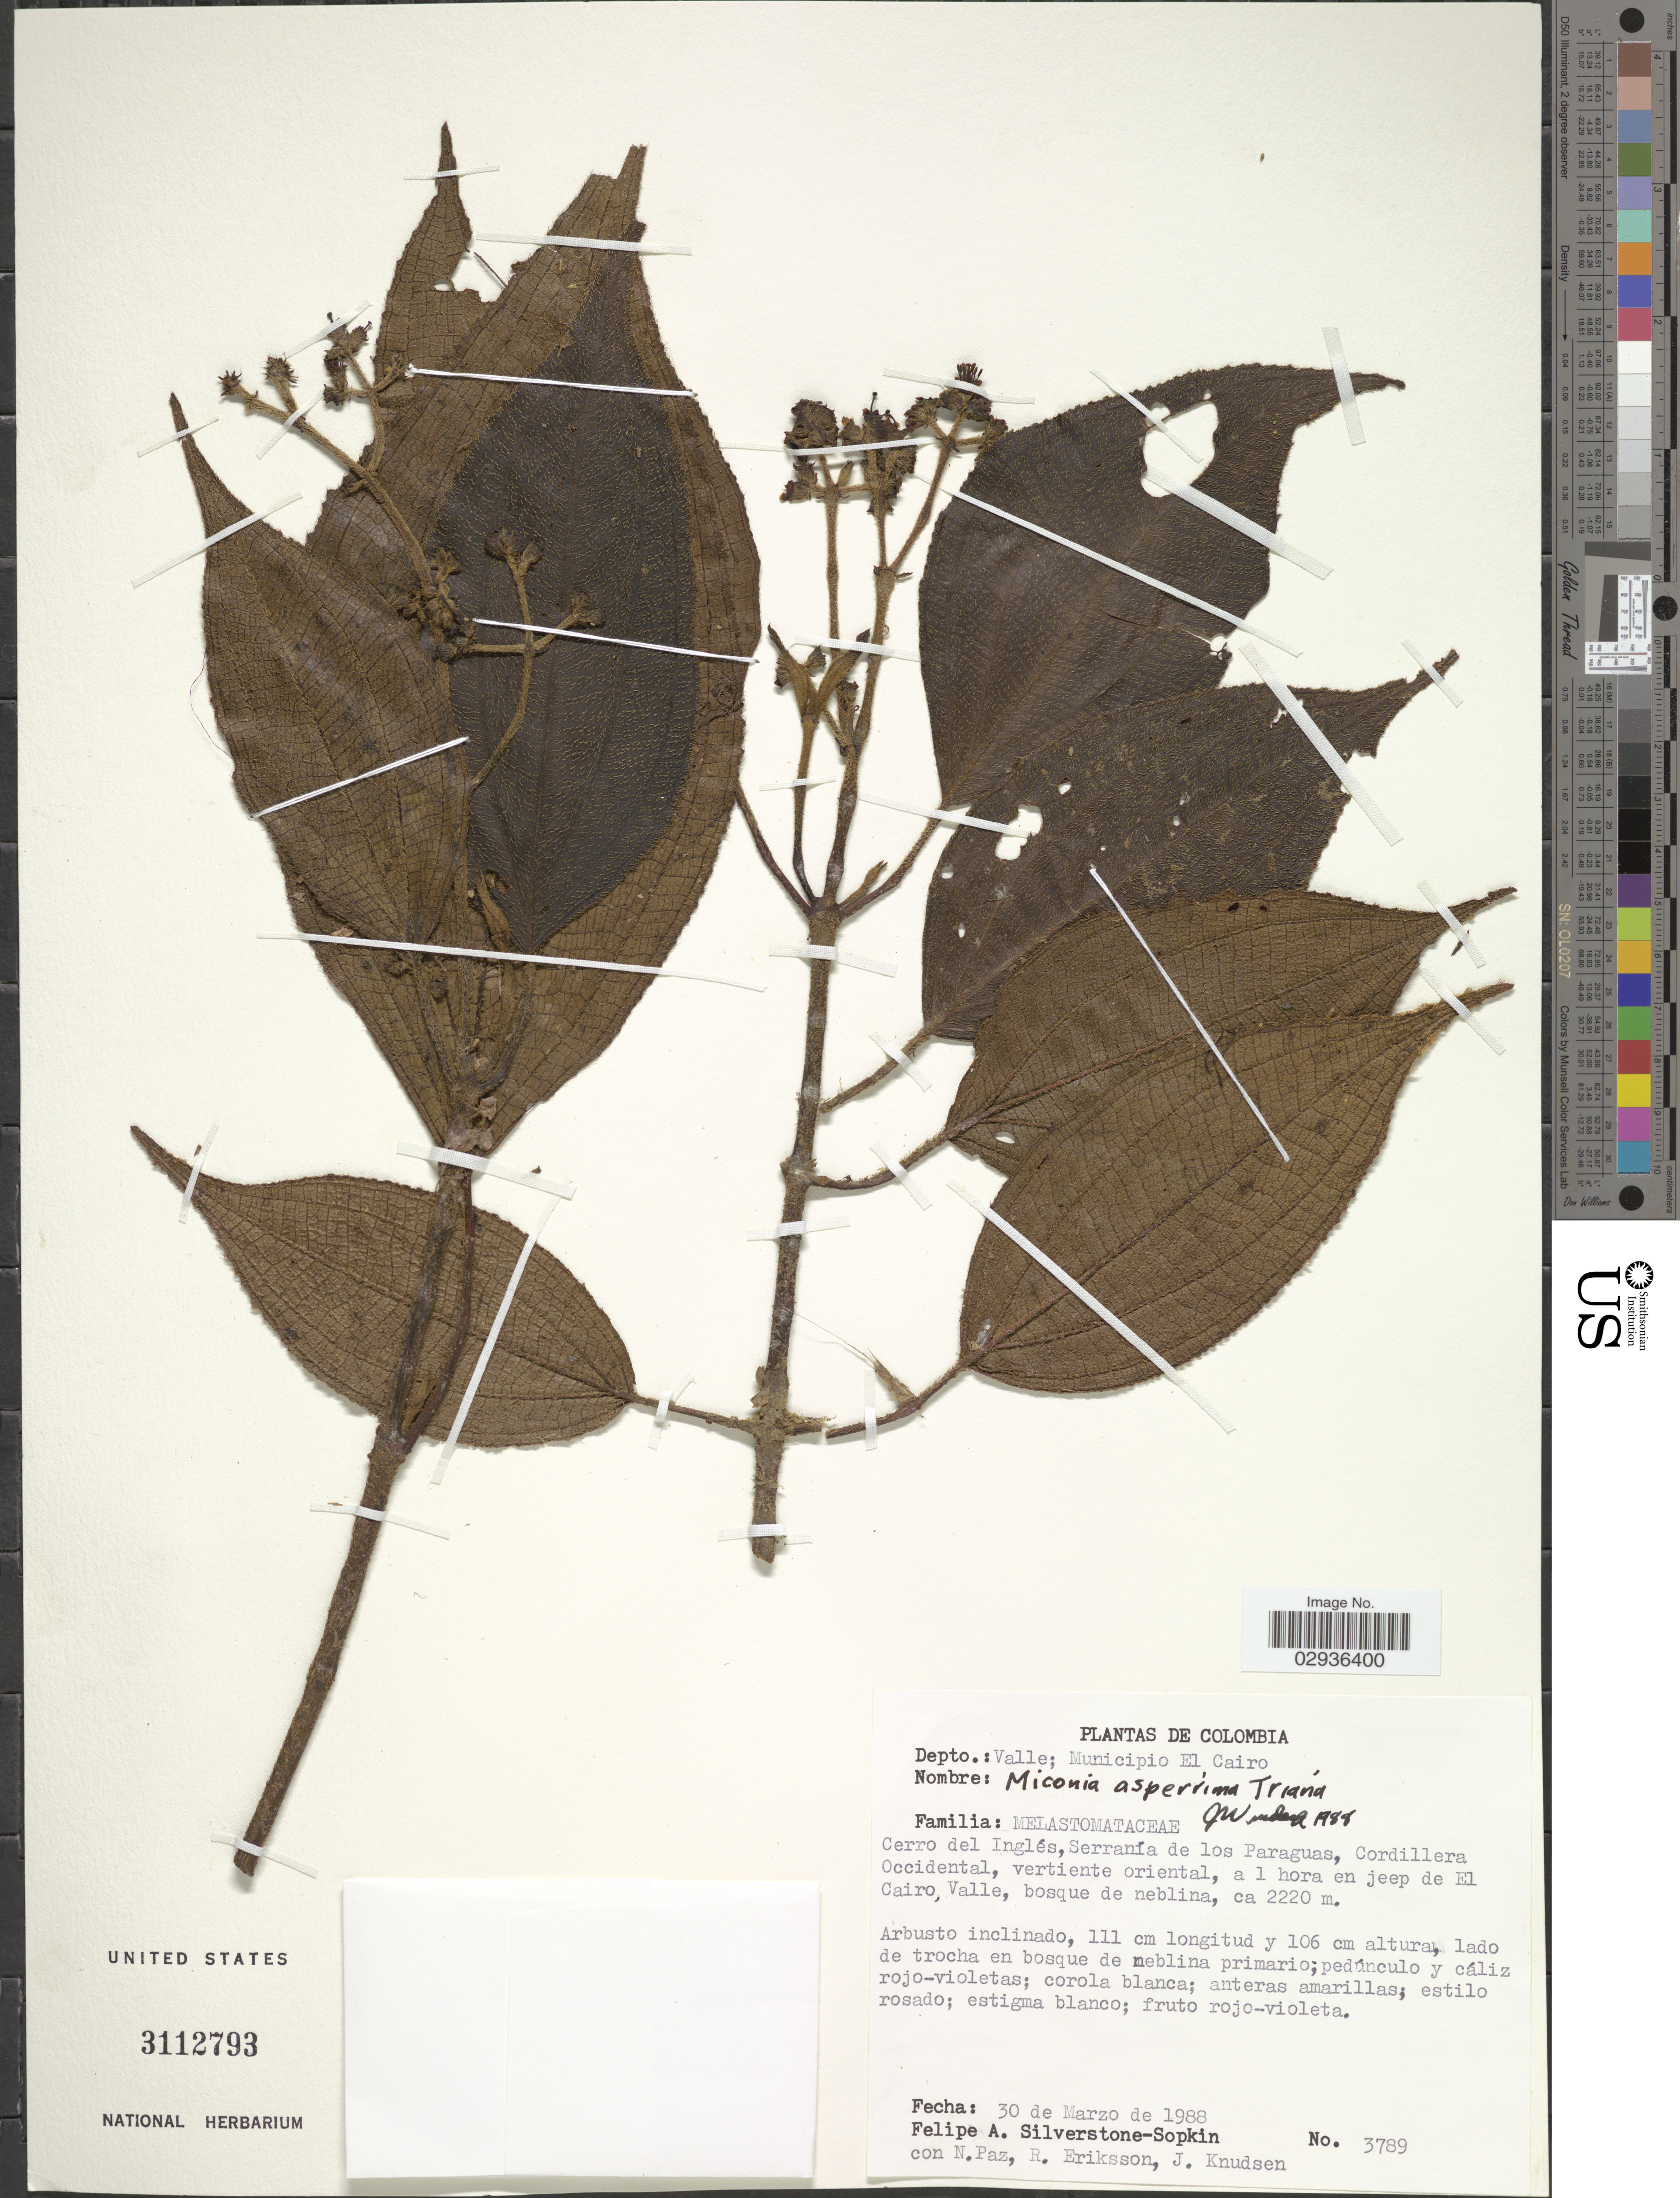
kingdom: Plantae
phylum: Tracheophyta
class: Magnoliopsida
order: Myrtales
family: Melastomataceae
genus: Miconia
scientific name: Miconia asperrima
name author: Triana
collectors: P. A. Silverstone-Sopkin, N. Paz, R. Eriksson & J. Knudsen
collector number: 3789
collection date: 1988-03-30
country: Colombia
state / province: Valle del Cauca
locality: Depto.: Valle; Municipio El Cairo, Cerro del Inglés, Serranía de los Paraguas, Cordillera Occidental, vertiente oriental, a 1 hora en jeep de El Cairo, Valle.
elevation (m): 2220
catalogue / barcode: US 3112793